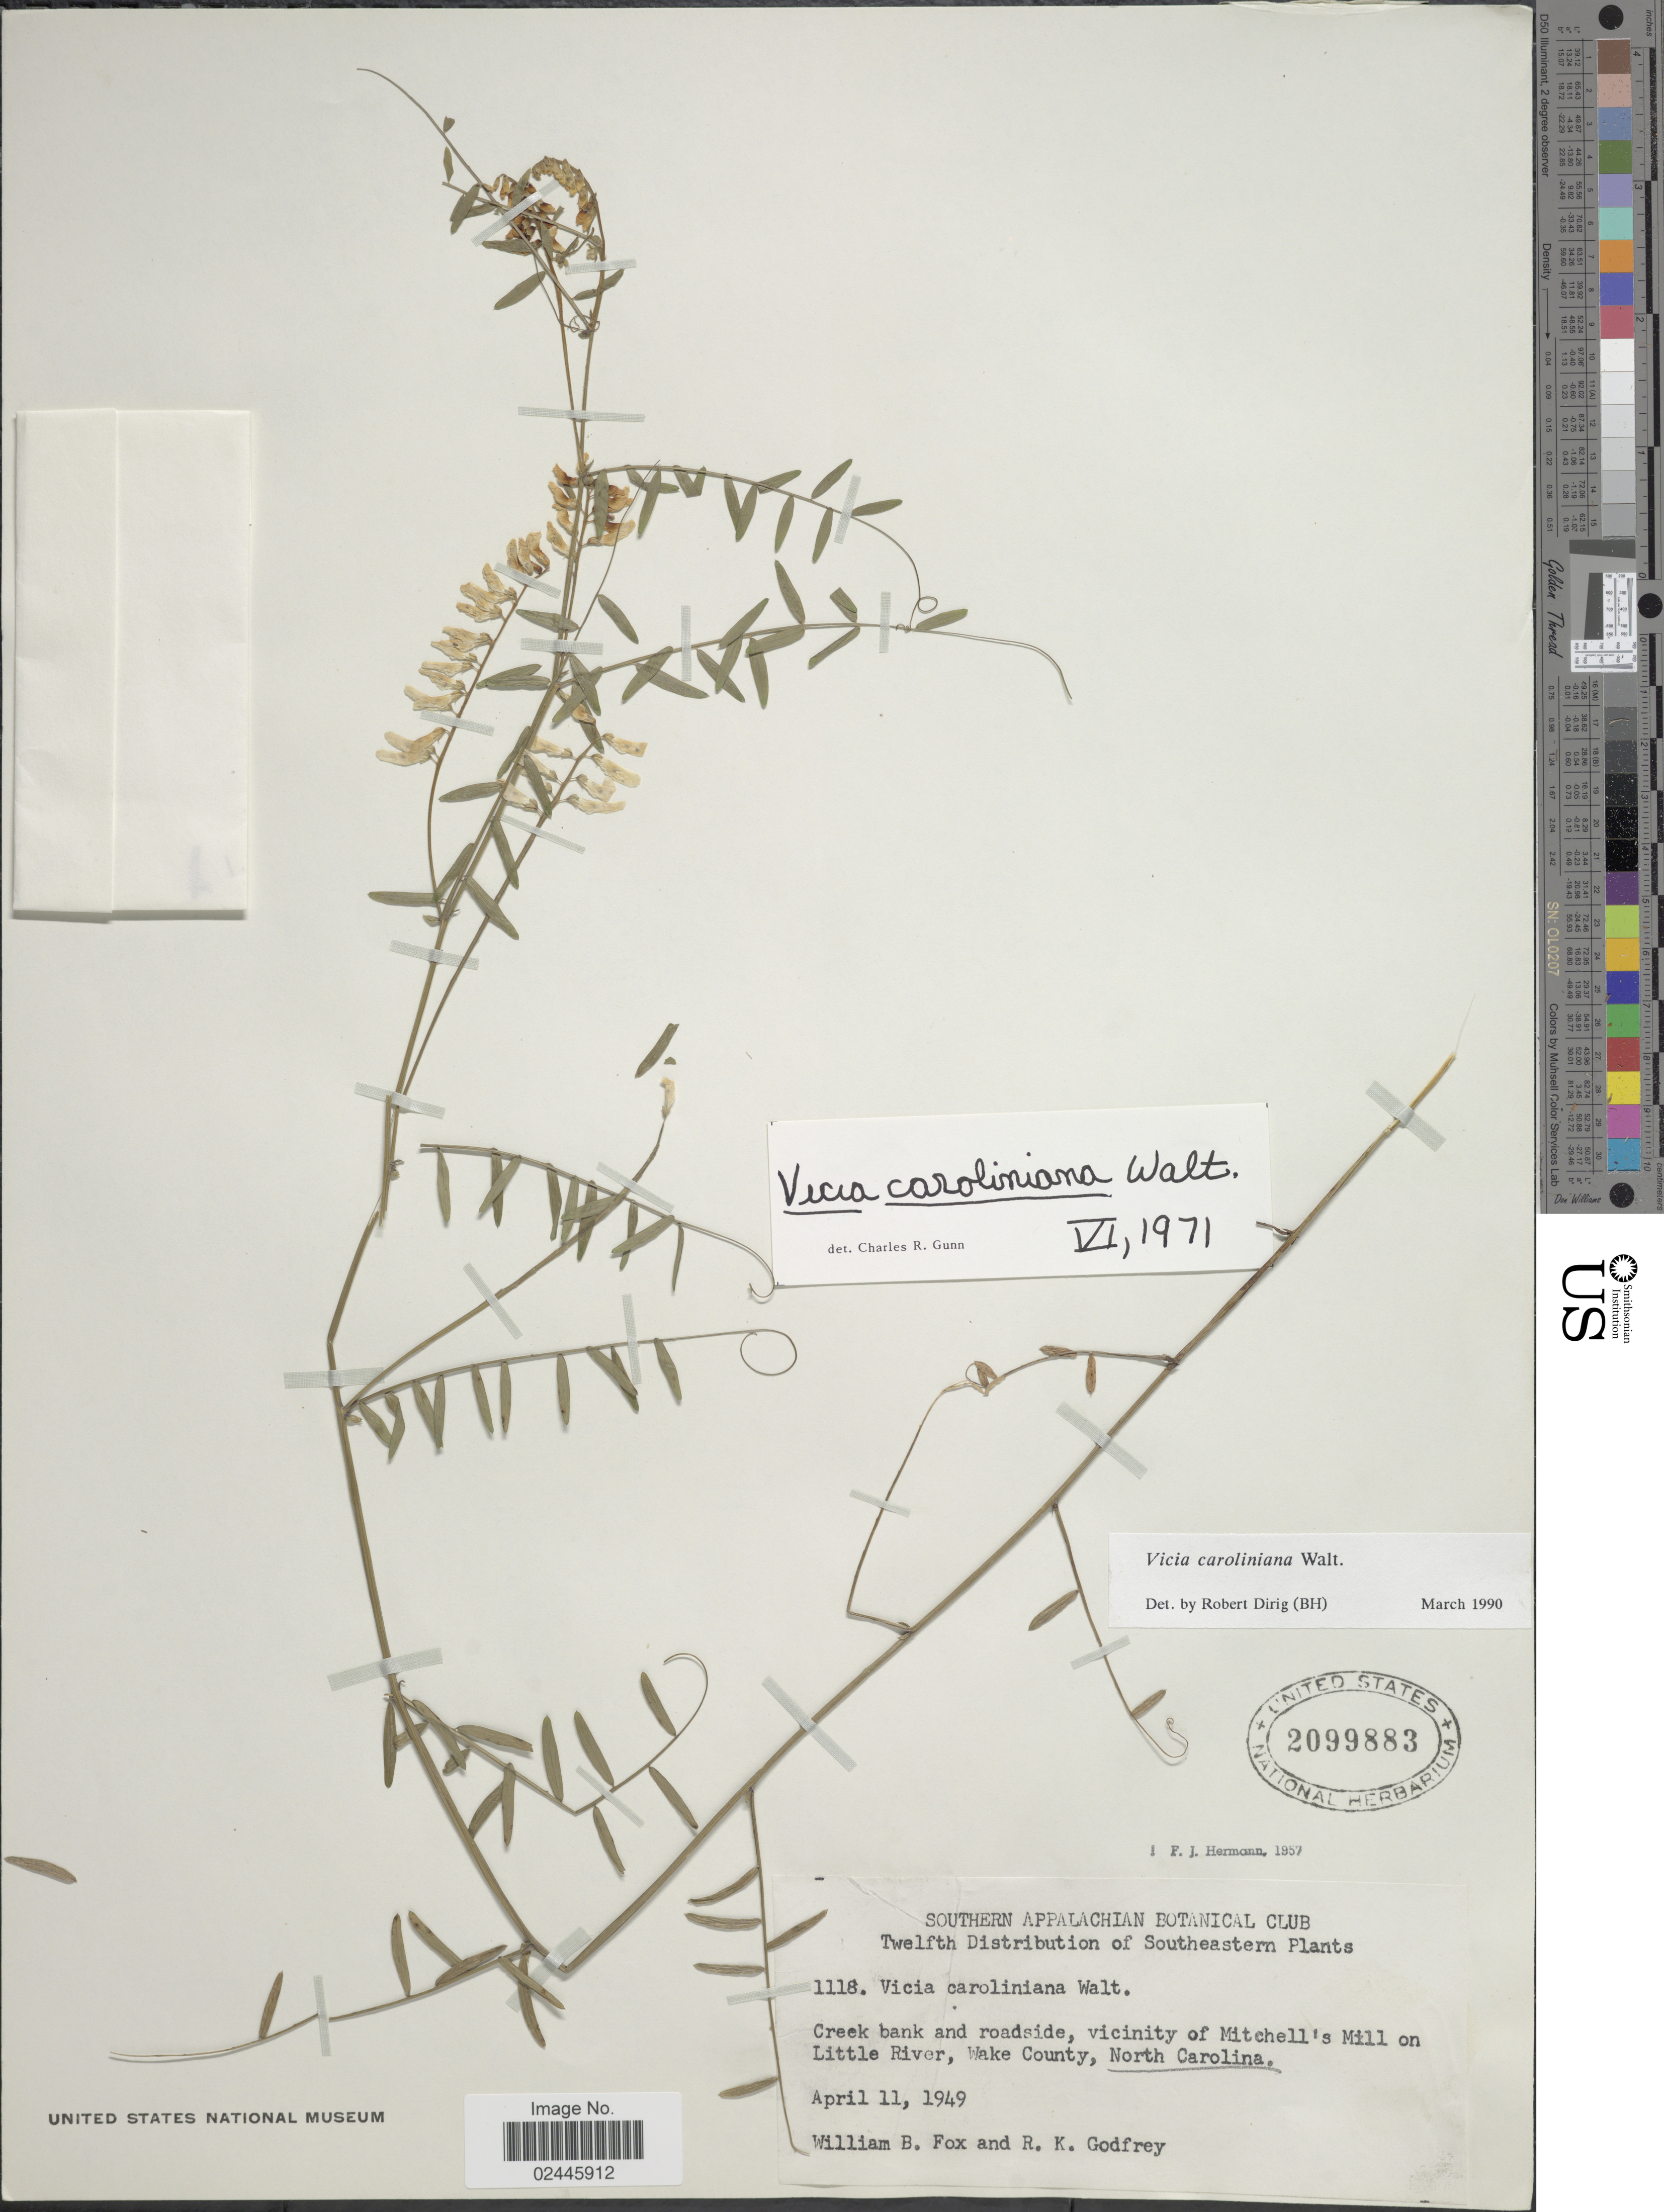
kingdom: Plantae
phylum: Tracheophyta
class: Magnoliopsida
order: Fabales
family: Fabaceae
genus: Vicia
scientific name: Vicia caroliniana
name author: Walter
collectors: W. B. Fox & R. K. Godfrey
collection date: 1949-04-11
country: United States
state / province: North Carolina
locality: Southern Appalachian, Southern, creek bank and roadside, vicinity of Mitchell's Mill on Little River, Wake County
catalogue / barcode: US 2099883